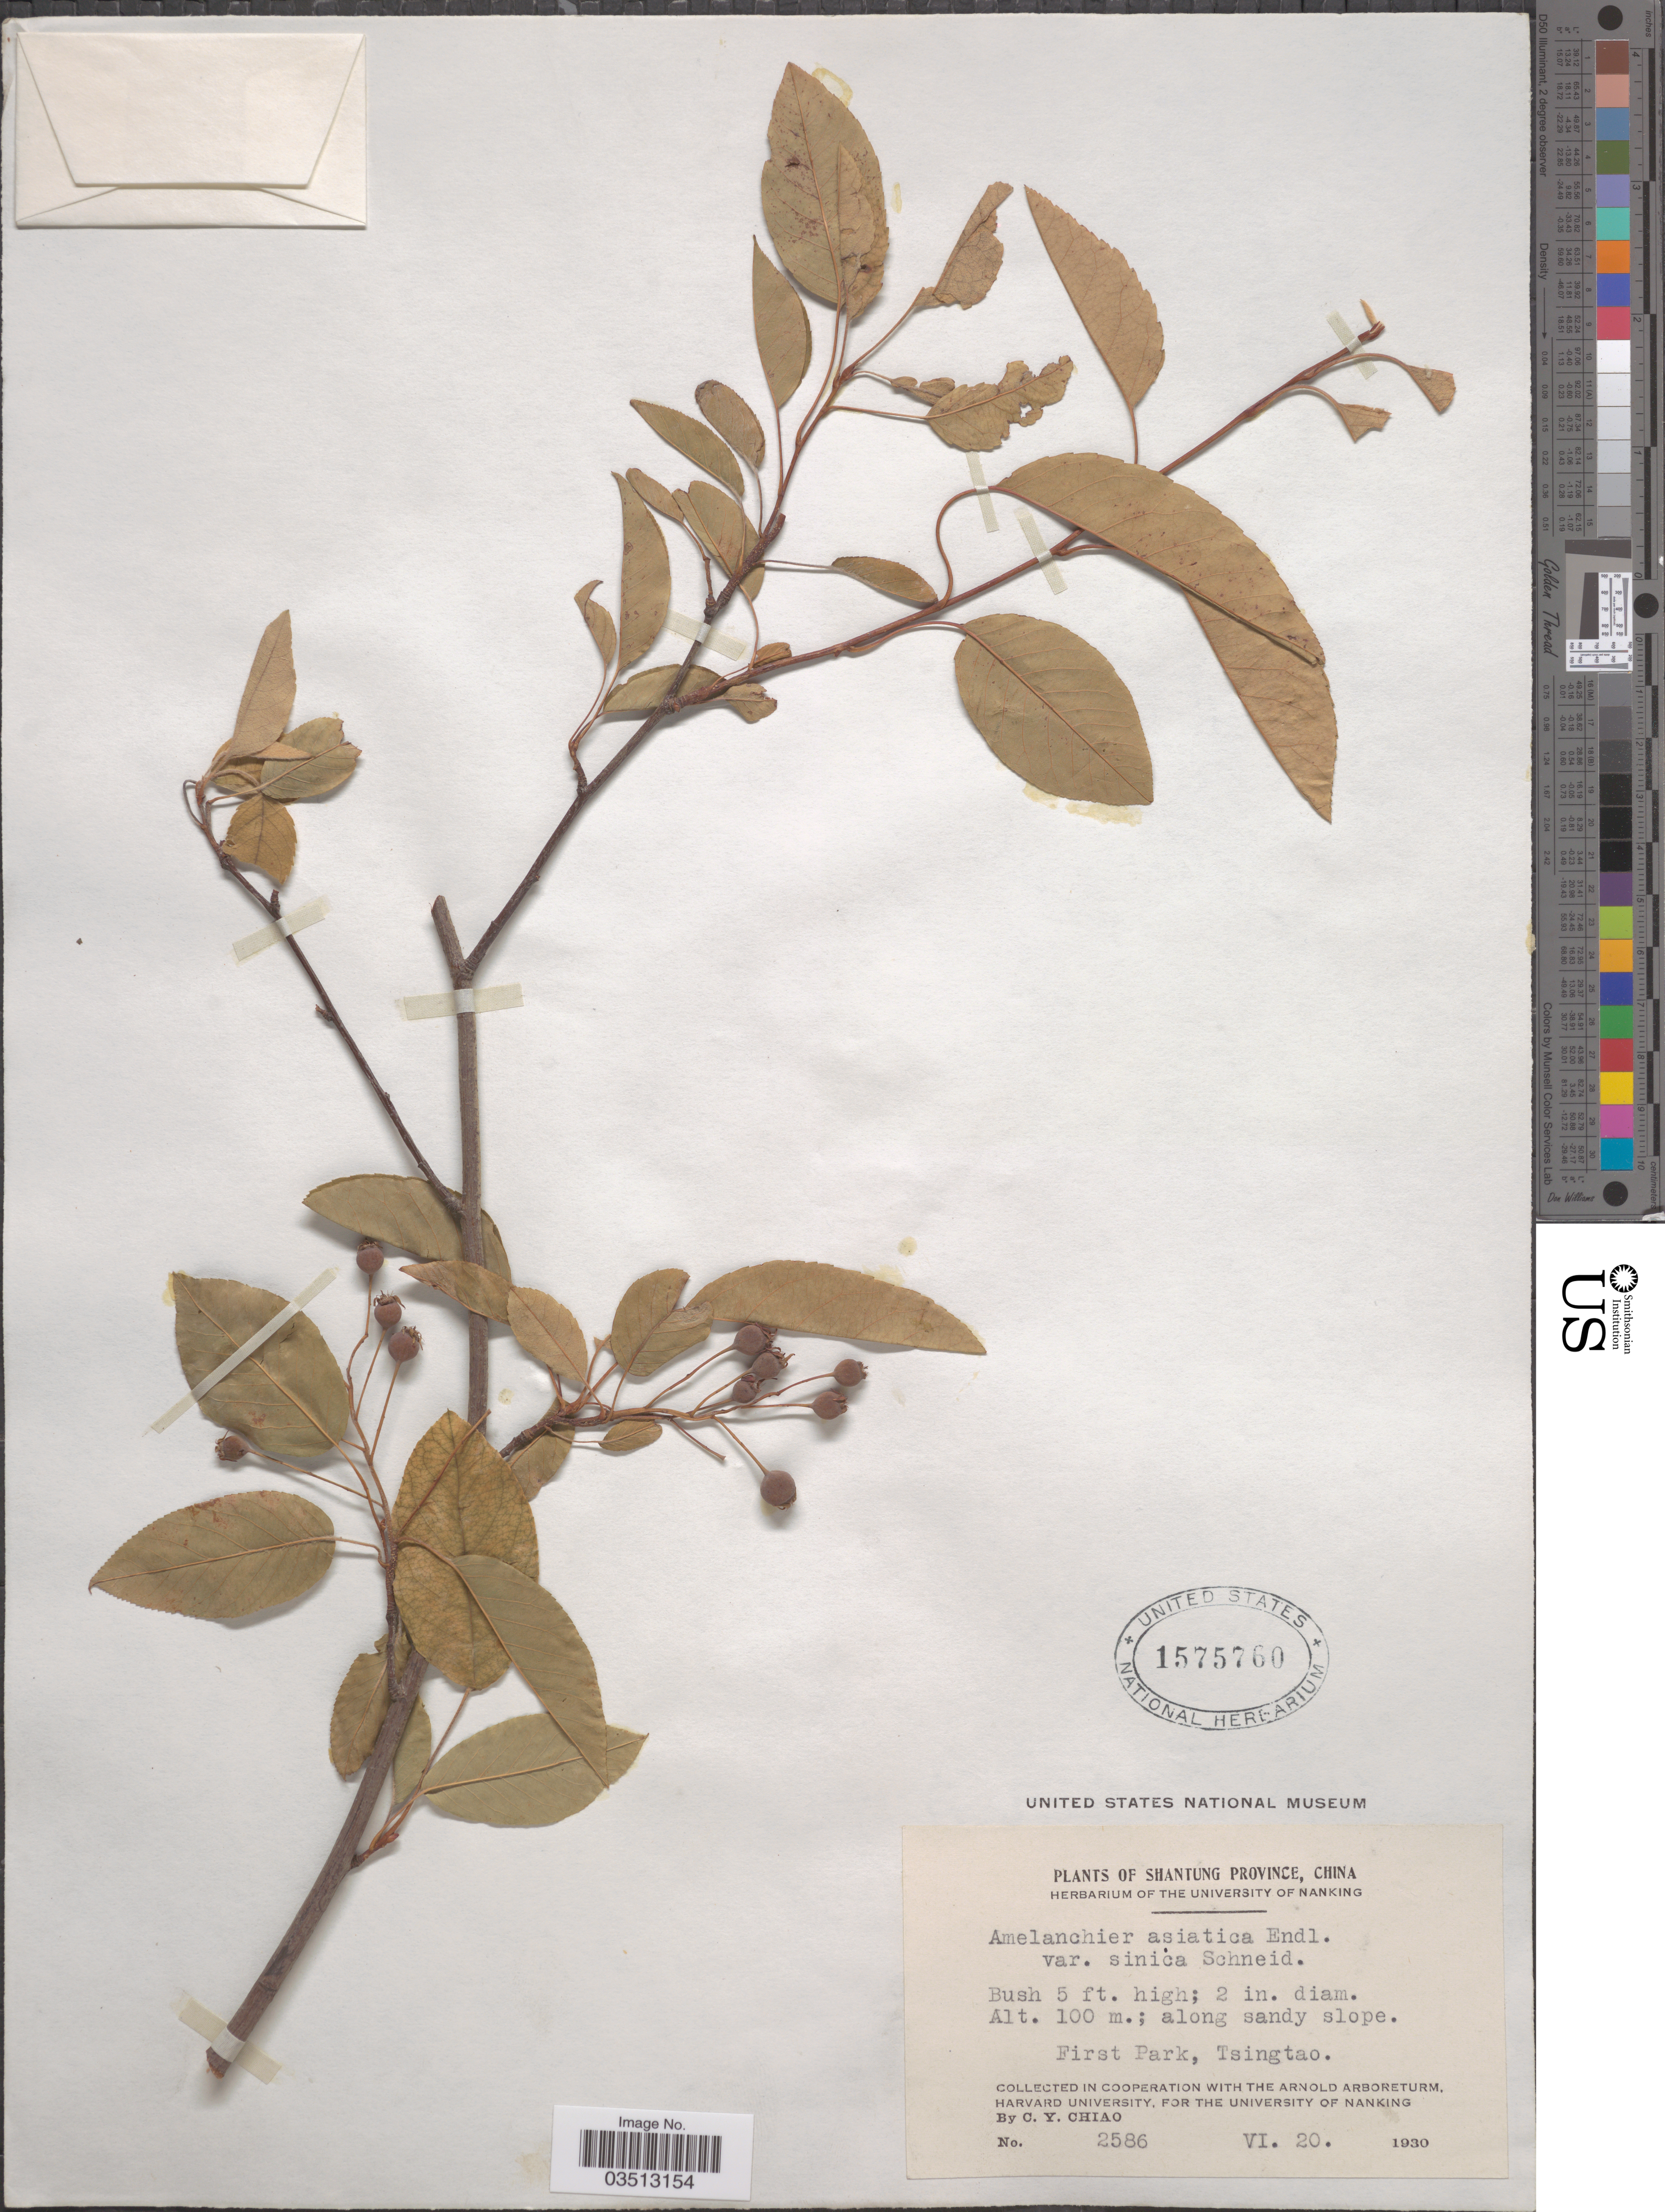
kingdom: Plantae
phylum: Tracheophyta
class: Magnoliopsida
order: Rosales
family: Rosaceae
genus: Amelanchier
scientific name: Amelanchier asiatica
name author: (Siebold & Zucc.) Endl. ex Walp.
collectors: C. Y. Chiao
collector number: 2586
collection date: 1930-06-20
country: China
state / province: Shandong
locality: Shantung Province. First Park, Tsingtao.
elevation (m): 100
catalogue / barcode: US 1575760